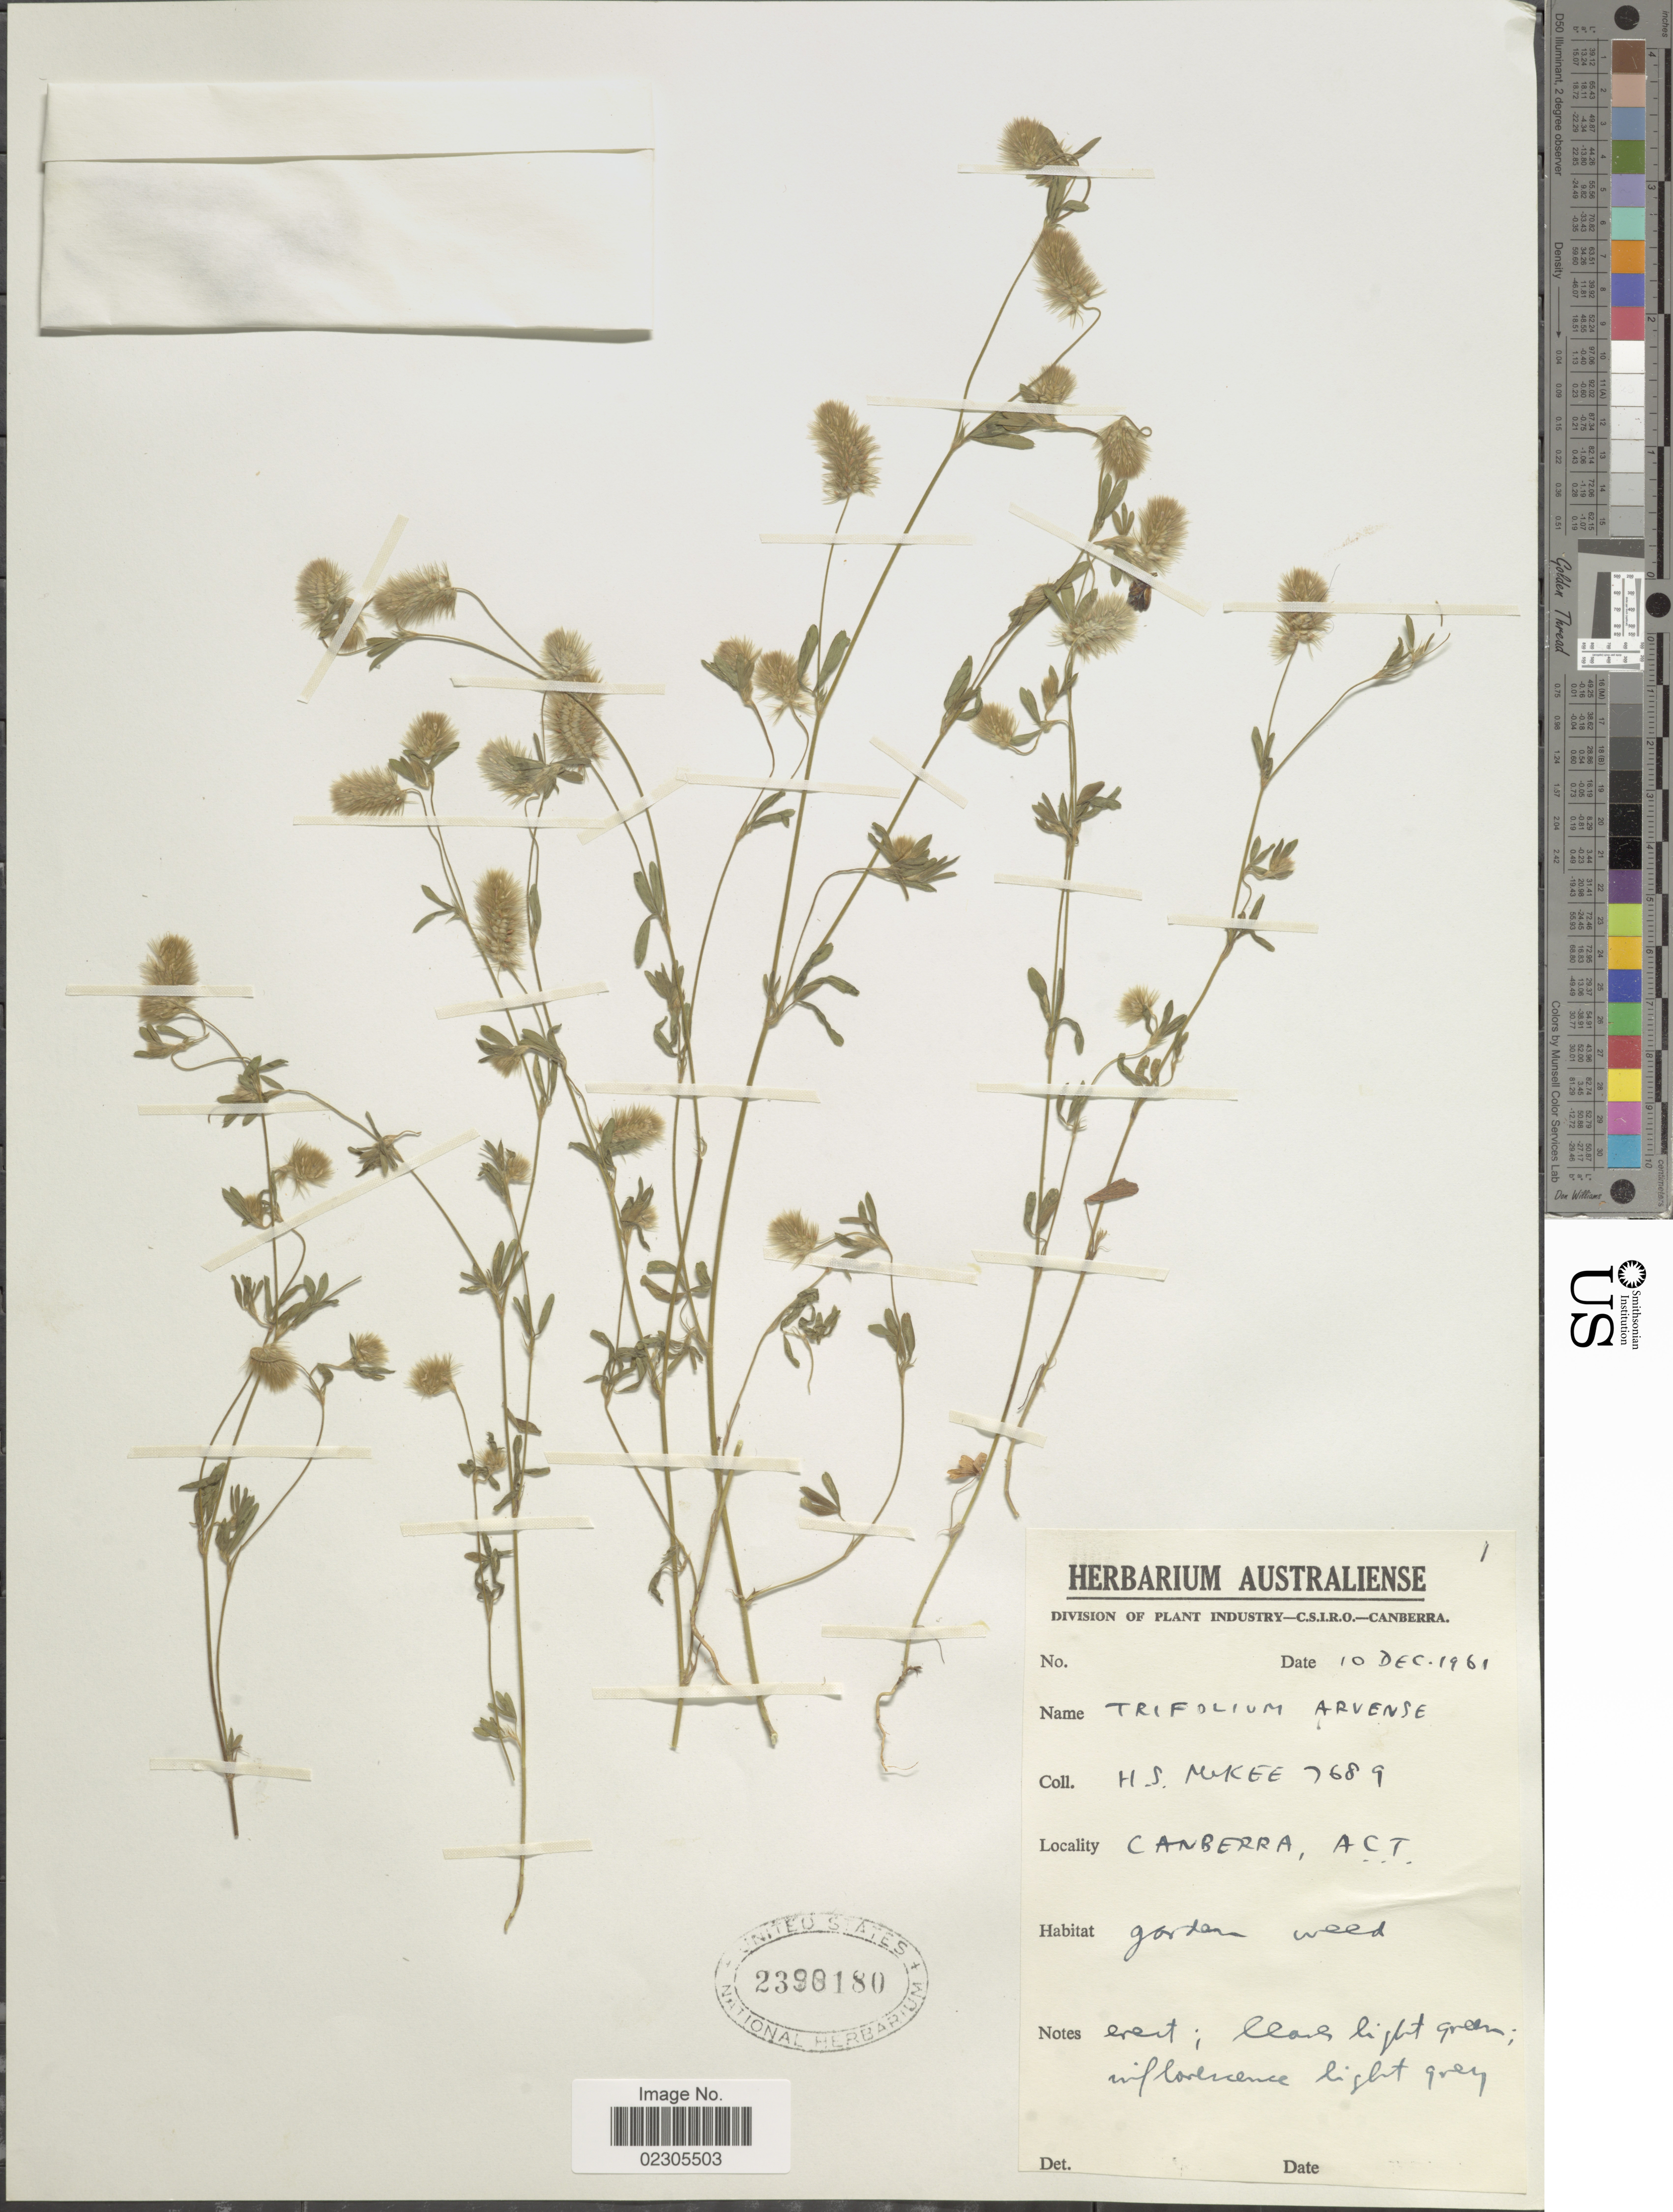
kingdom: Plantae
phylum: Tracheophyta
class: Magnoliopsida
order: Fabales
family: Fabaceae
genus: Trifolium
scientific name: Trifolium arvense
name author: L.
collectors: H. S. McKee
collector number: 7689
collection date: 1961-12-10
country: Australia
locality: Canberra, A.C.T.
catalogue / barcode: US 2390180